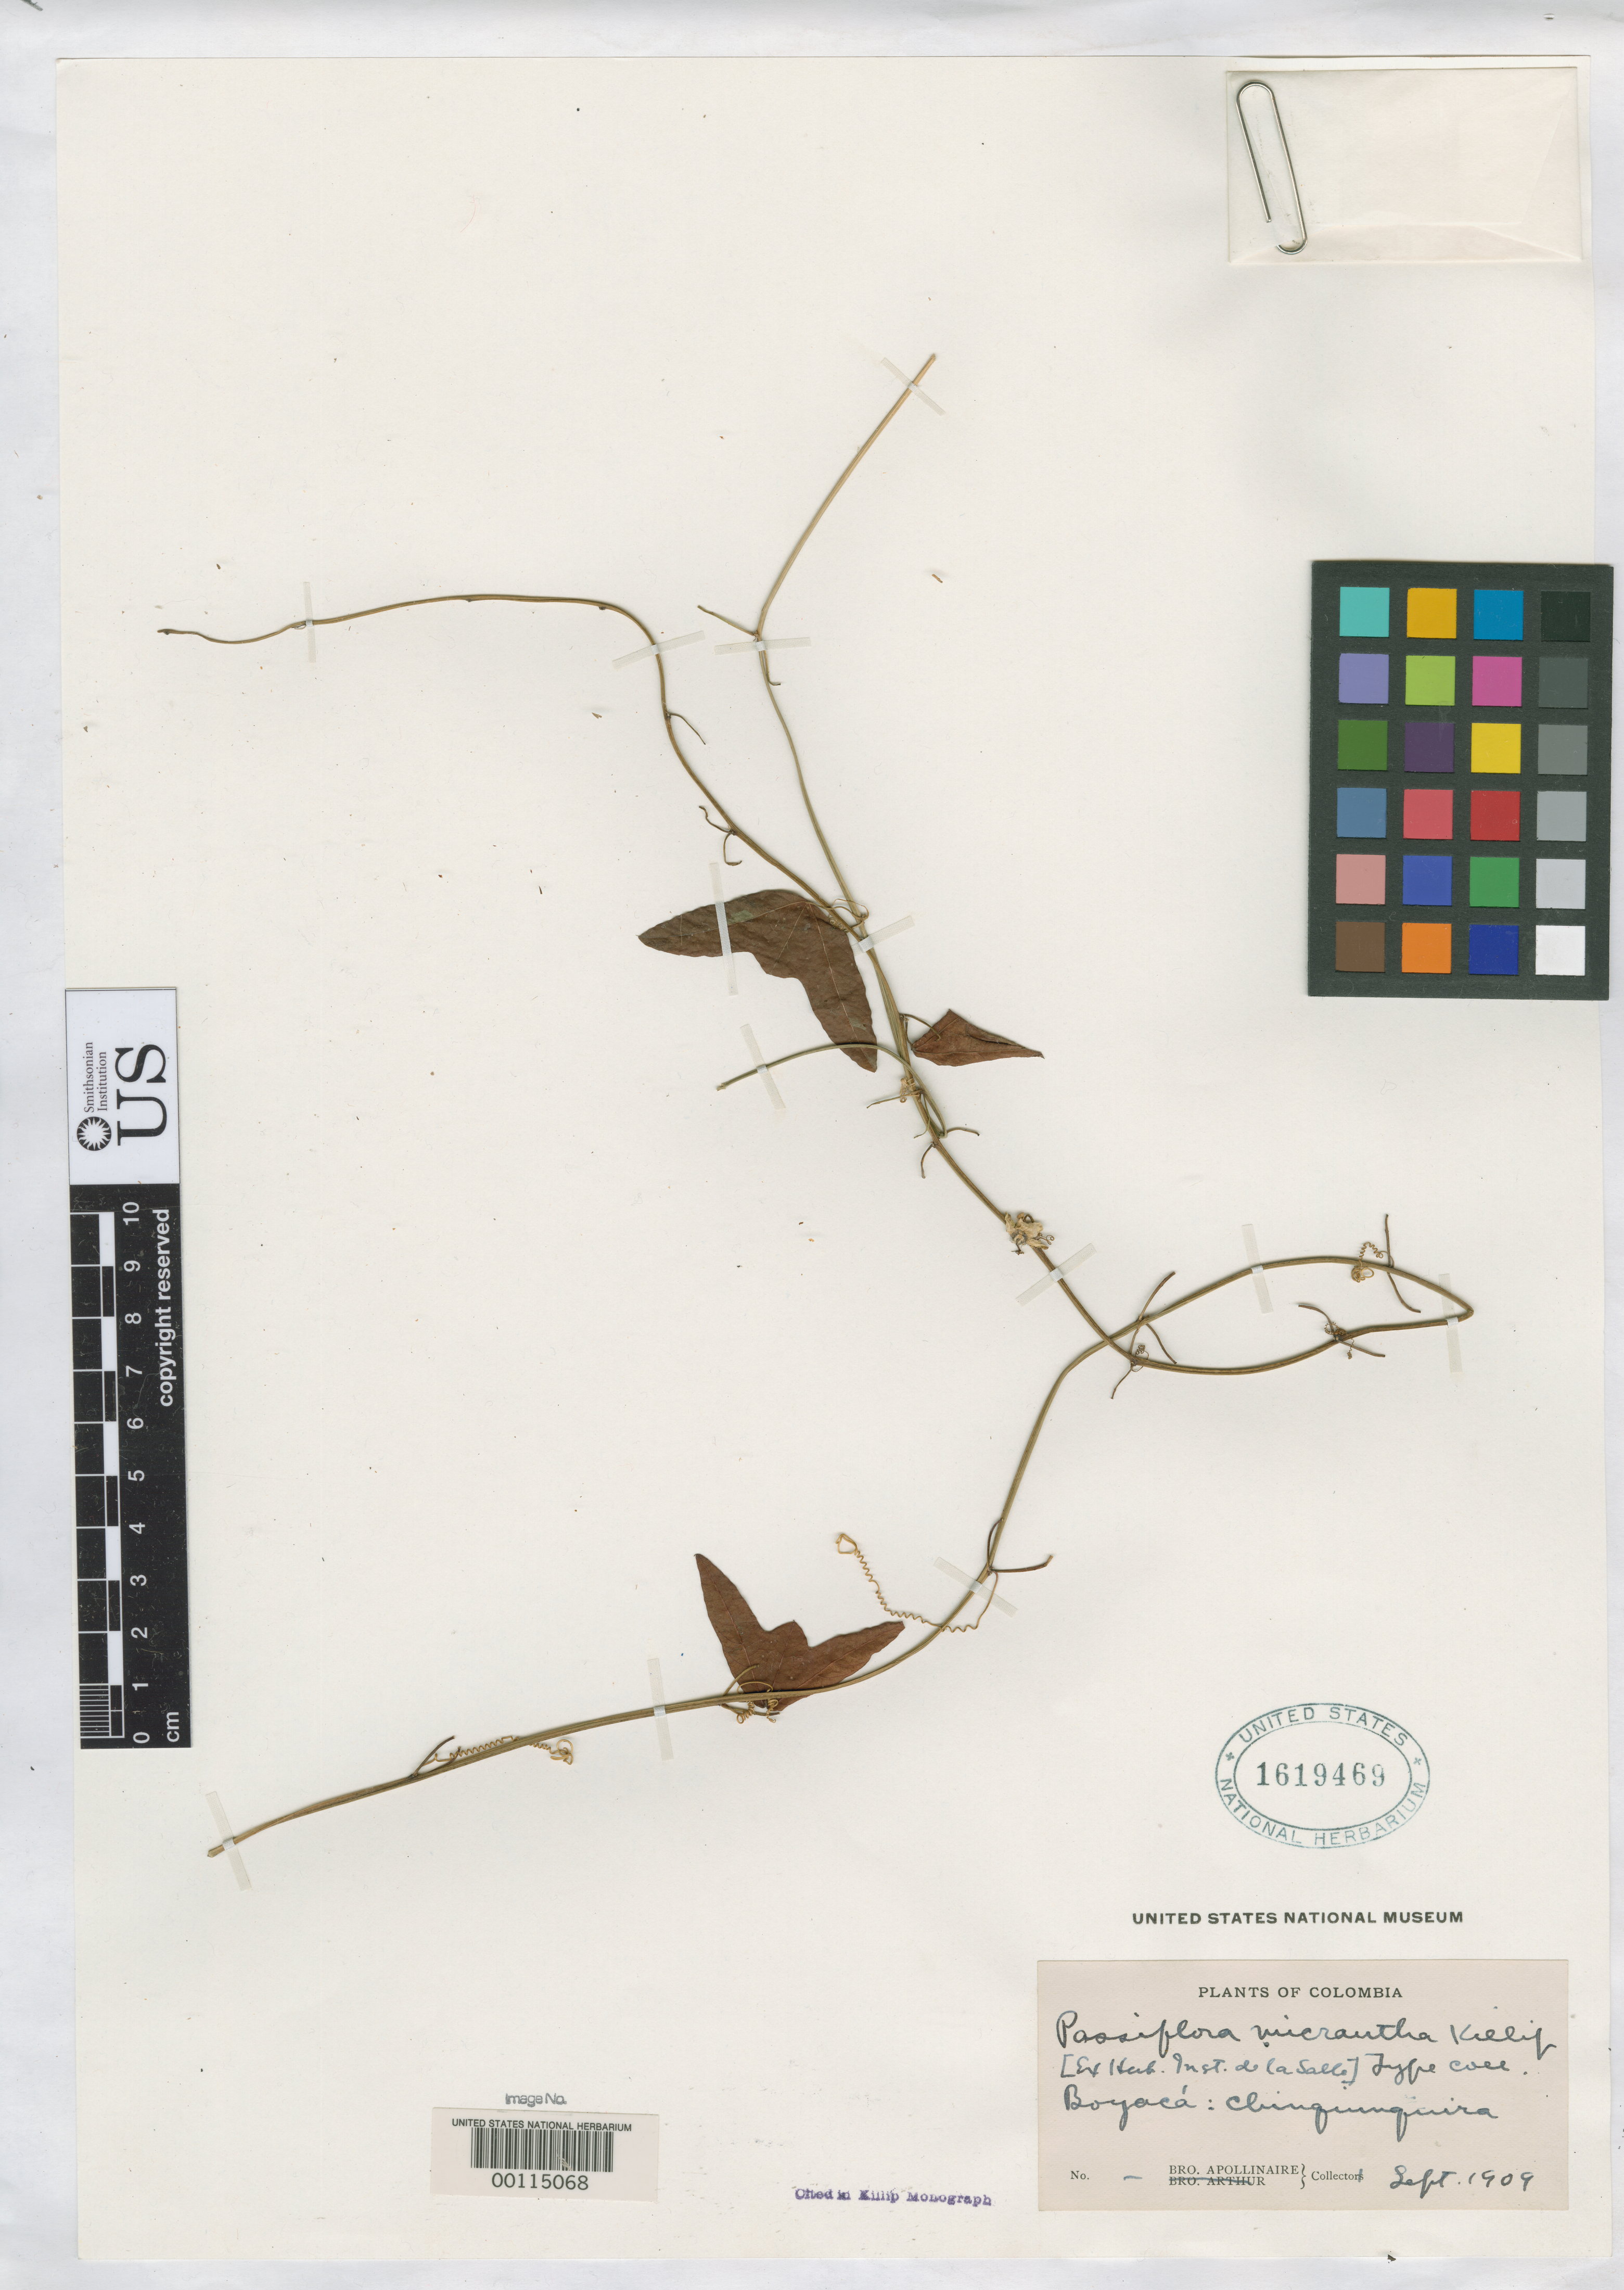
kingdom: Plantae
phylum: Tracheophyta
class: Magnoliopsida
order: Malpighiales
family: Passifloraceae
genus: Passiflora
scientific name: Passiflora micrantha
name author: Killip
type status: Isotype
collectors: B. Apollinar-Maria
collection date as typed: Sep 1909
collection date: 1909-09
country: Colombia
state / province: Boyacá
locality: Chiquinquira.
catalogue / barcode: US 1619469